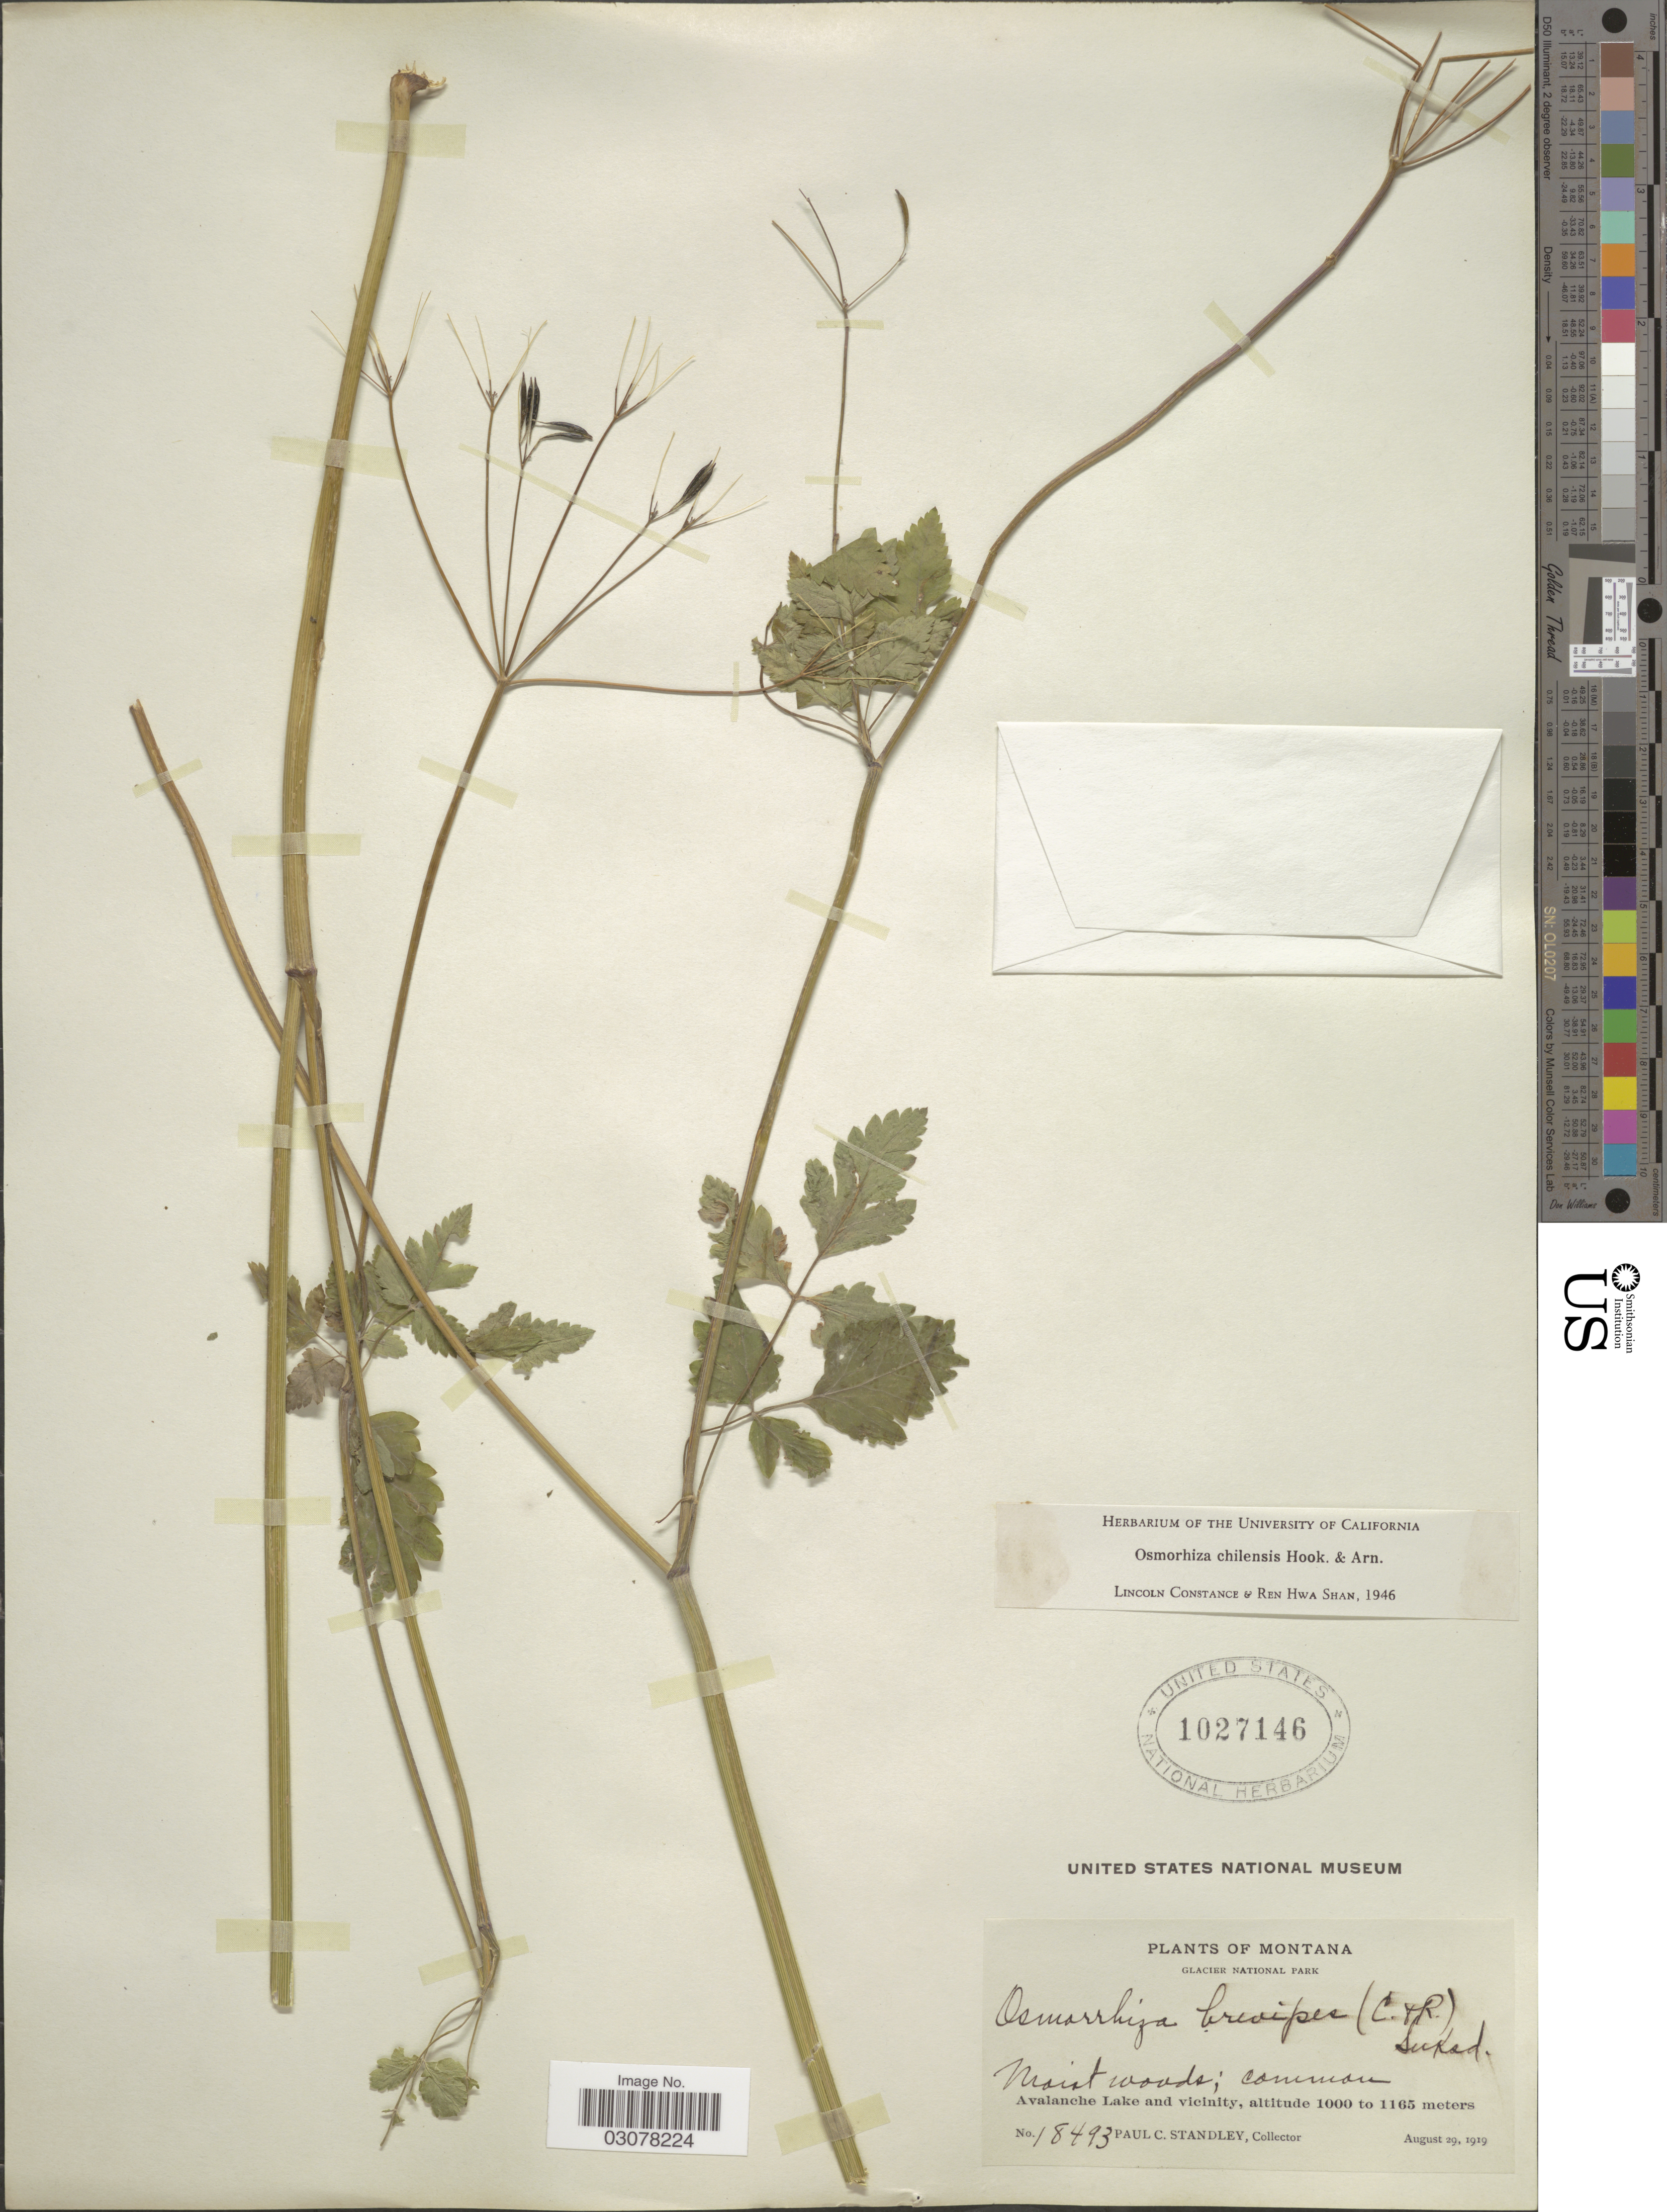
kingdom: Plantae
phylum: Tracheophyta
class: Magnoliopsida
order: Apiales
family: Apiaceae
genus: Osmorhiza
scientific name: Osmorhiza chilensis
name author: Hook. & Arn.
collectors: P. C. Standley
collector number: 18493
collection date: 1919-08-29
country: United States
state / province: Montana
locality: Glacier National Park. Avalanche Lake and vicinity.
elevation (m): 1000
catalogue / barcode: US 1027146